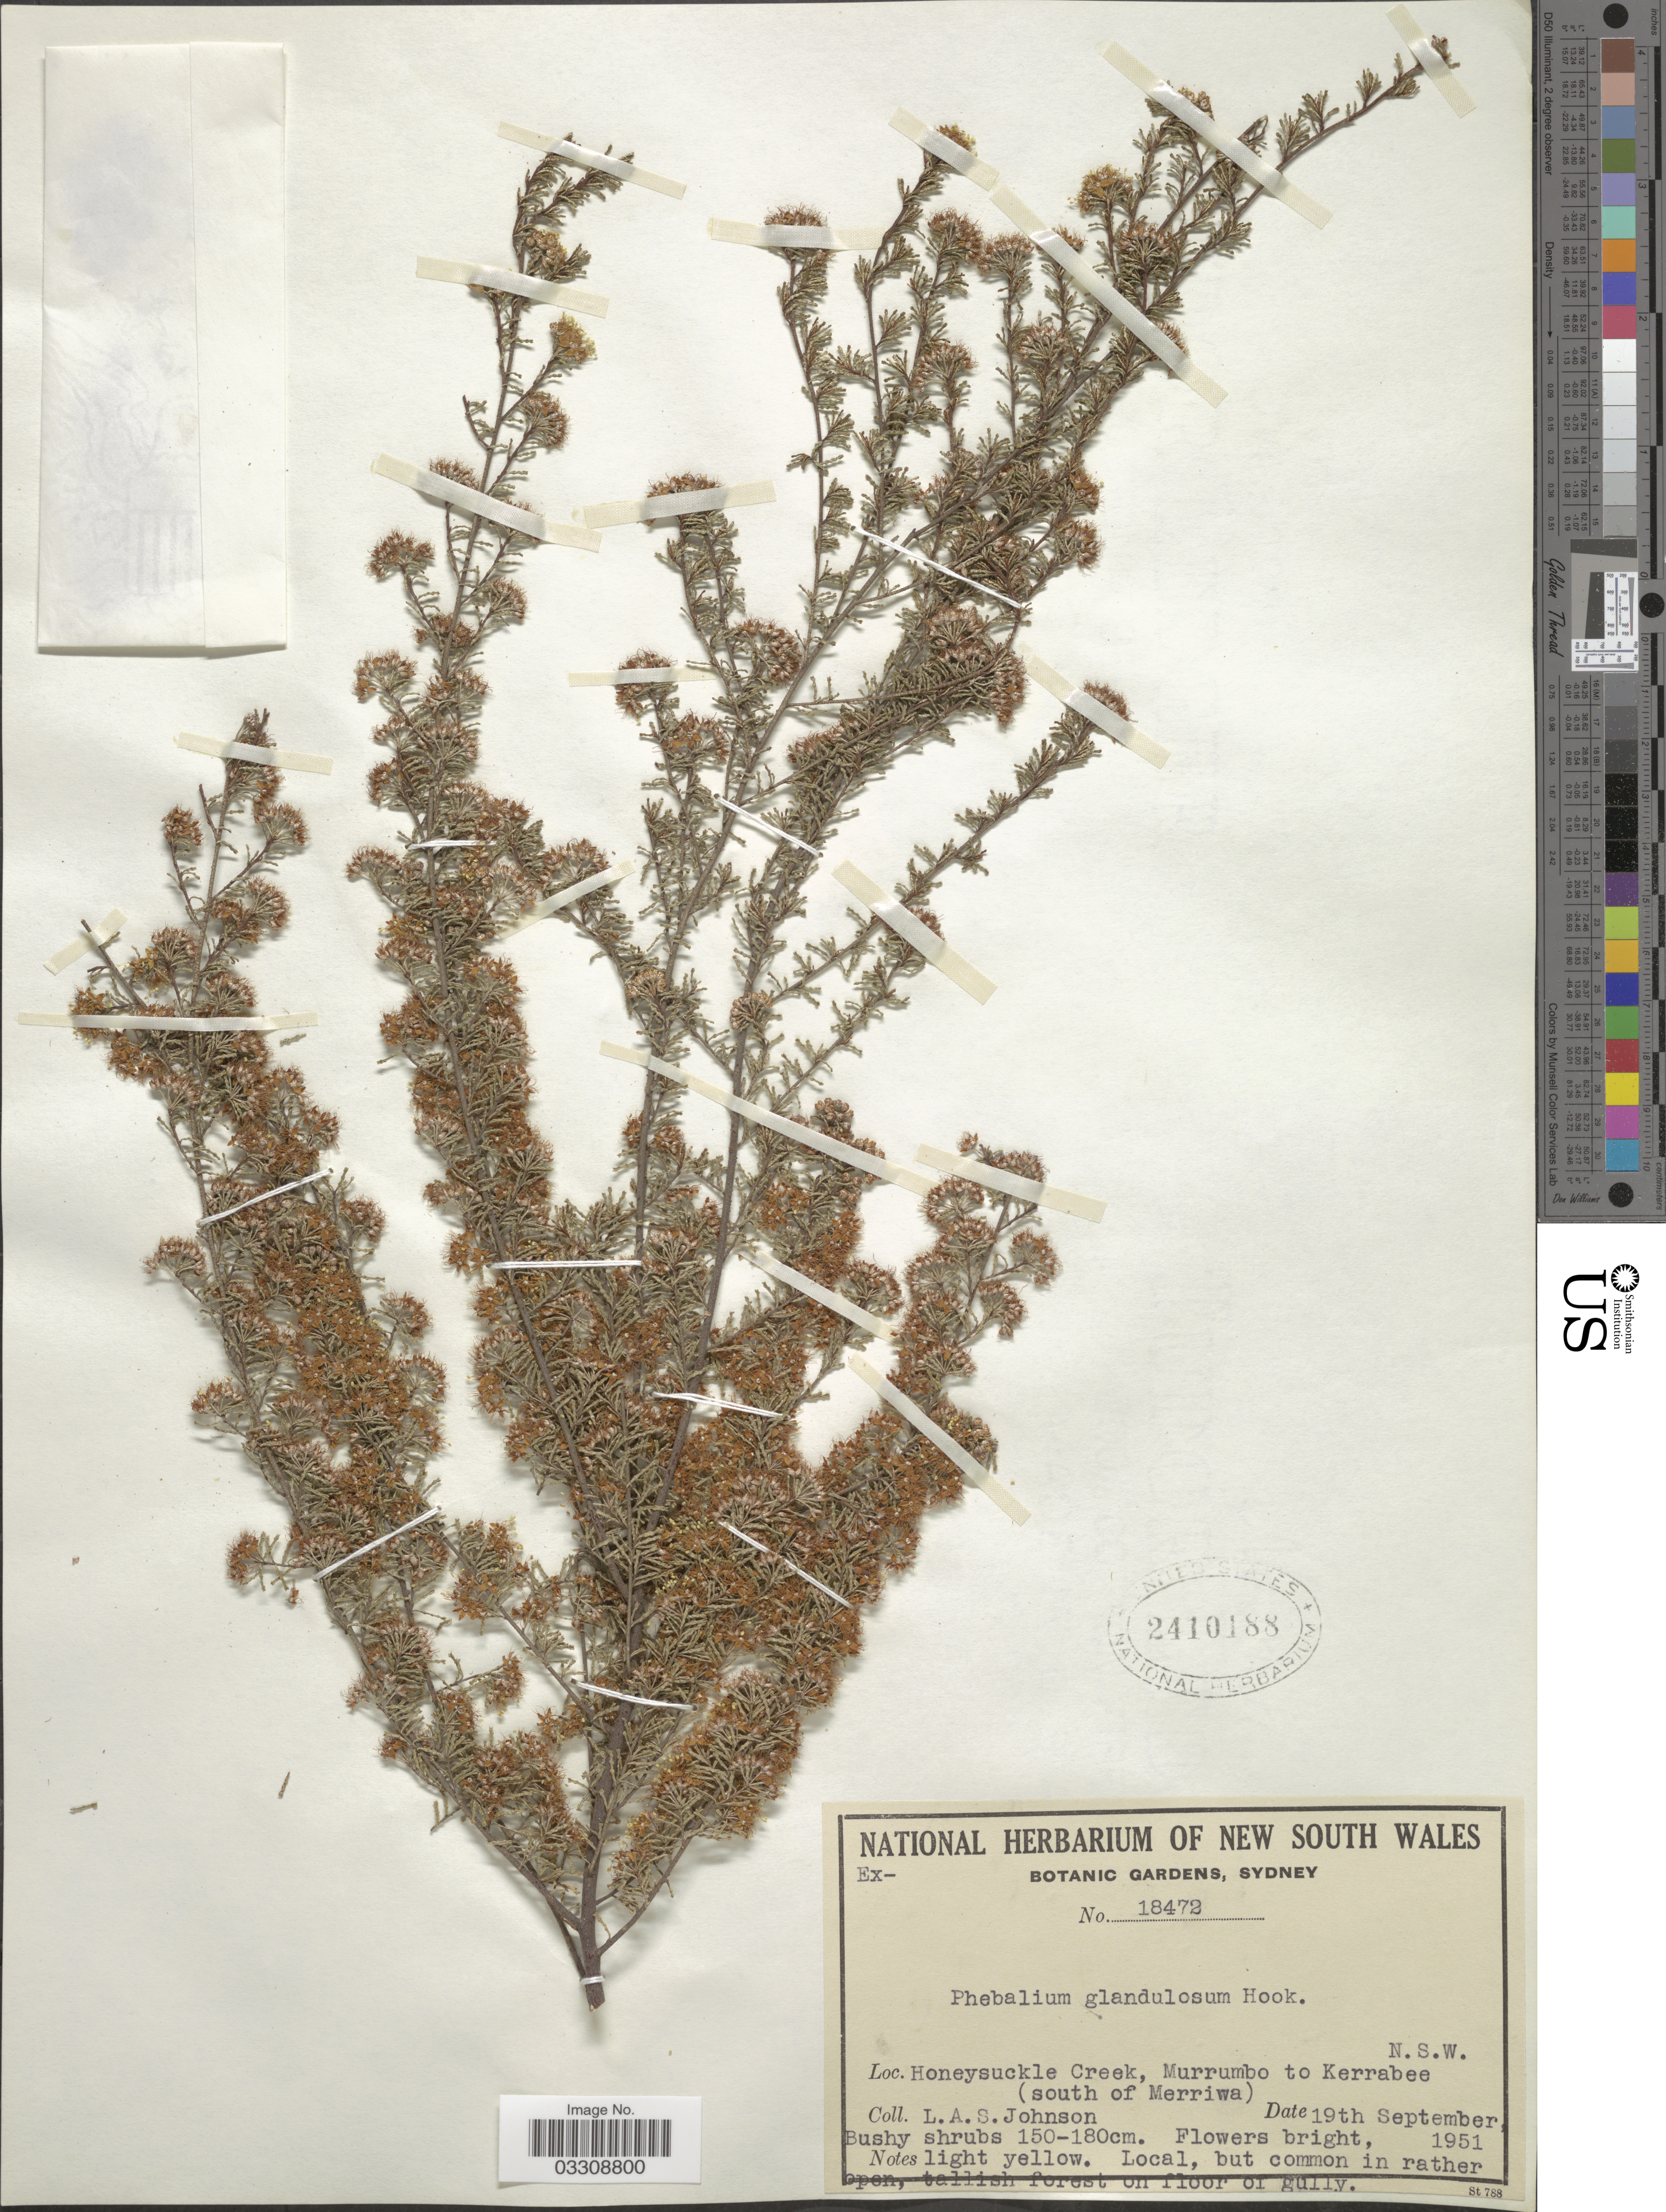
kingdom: Plantae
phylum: Tracheophyta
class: Magnoliopsida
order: Sapindales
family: Rutaceae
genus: Phebalium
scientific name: Phebalium glandulosum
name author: Hook.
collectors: L. A. S. Johnson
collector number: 18472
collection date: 1951-09-19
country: Australia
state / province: New South Wales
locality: Honeysuckle Creek, Murrumbo to Kerrabee (south of Merriwa).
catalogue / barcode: US 2410188